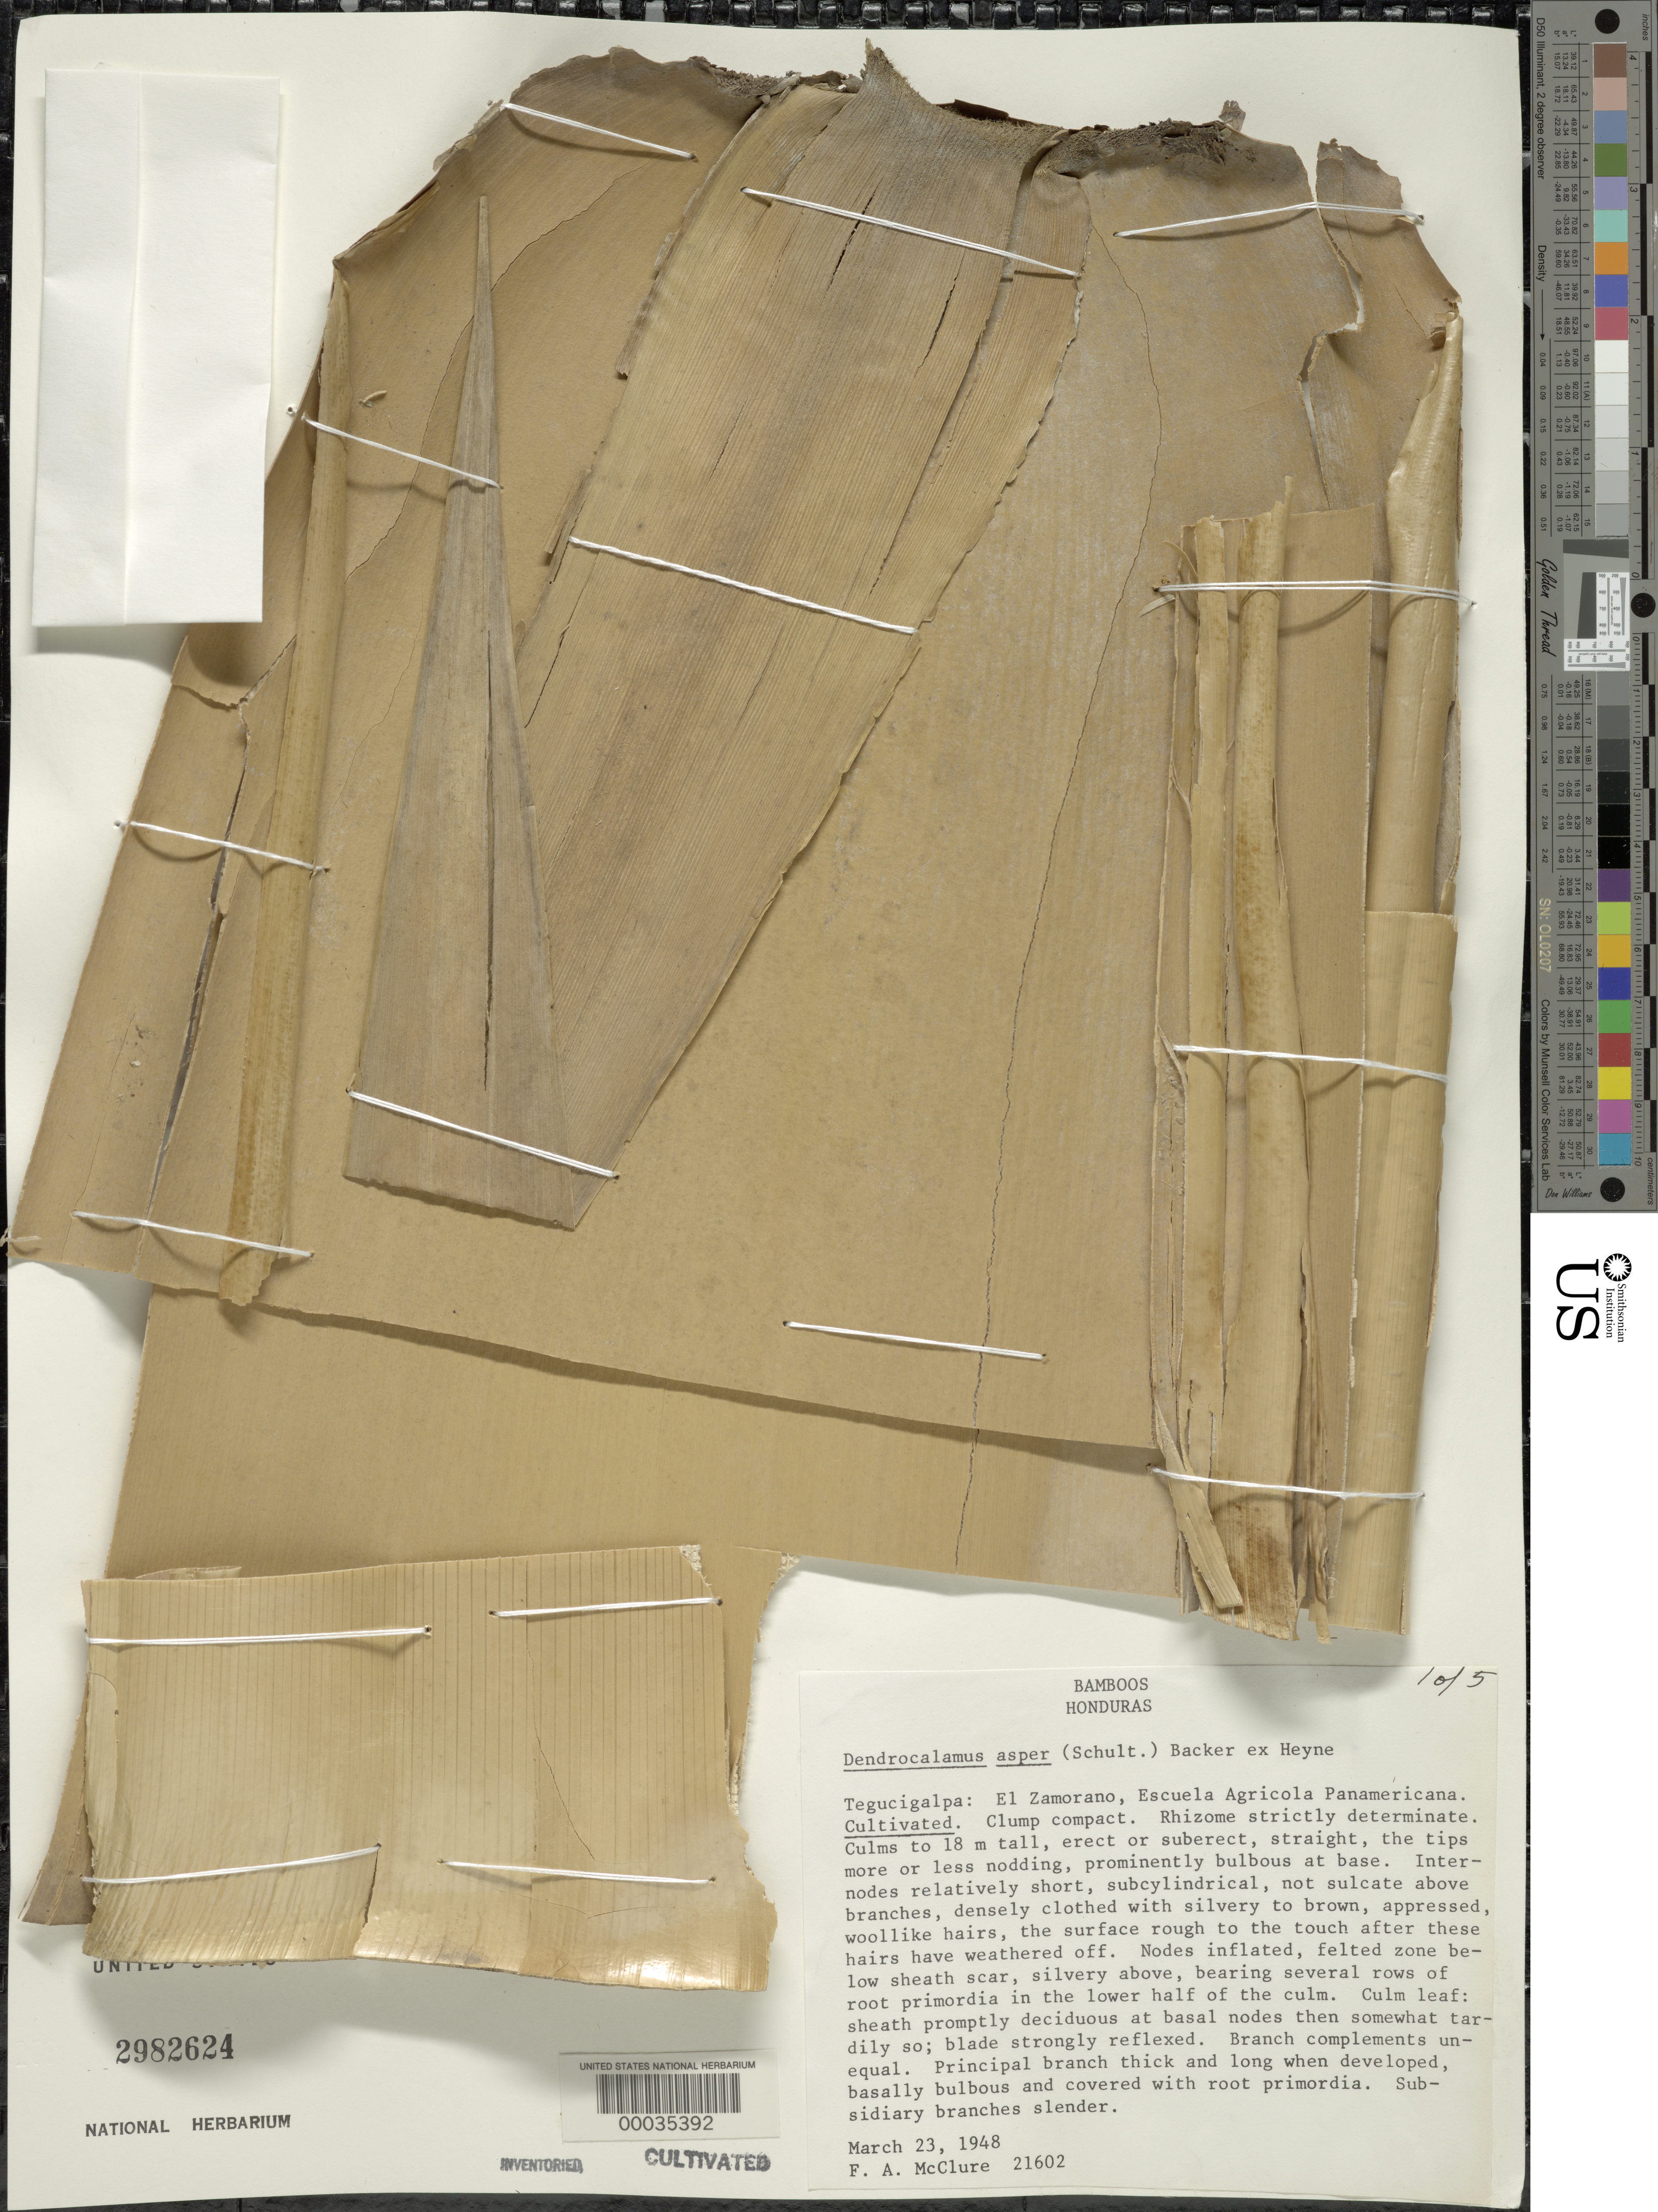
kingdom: Plantae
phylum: Tracheophyta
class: Liliopsida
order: Poales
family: Poaceae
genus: Dendrocalamus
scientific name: Dendrocalamus asper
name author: (Schult. & Schult. f.) Backer ex K. Heyne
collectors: F. A. McClure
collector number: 21602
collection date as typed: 23 Mar 1948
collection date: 1948-03-23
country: Honduras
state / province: Fco. Morazán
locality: El Zamorano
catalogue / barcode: US 2982624